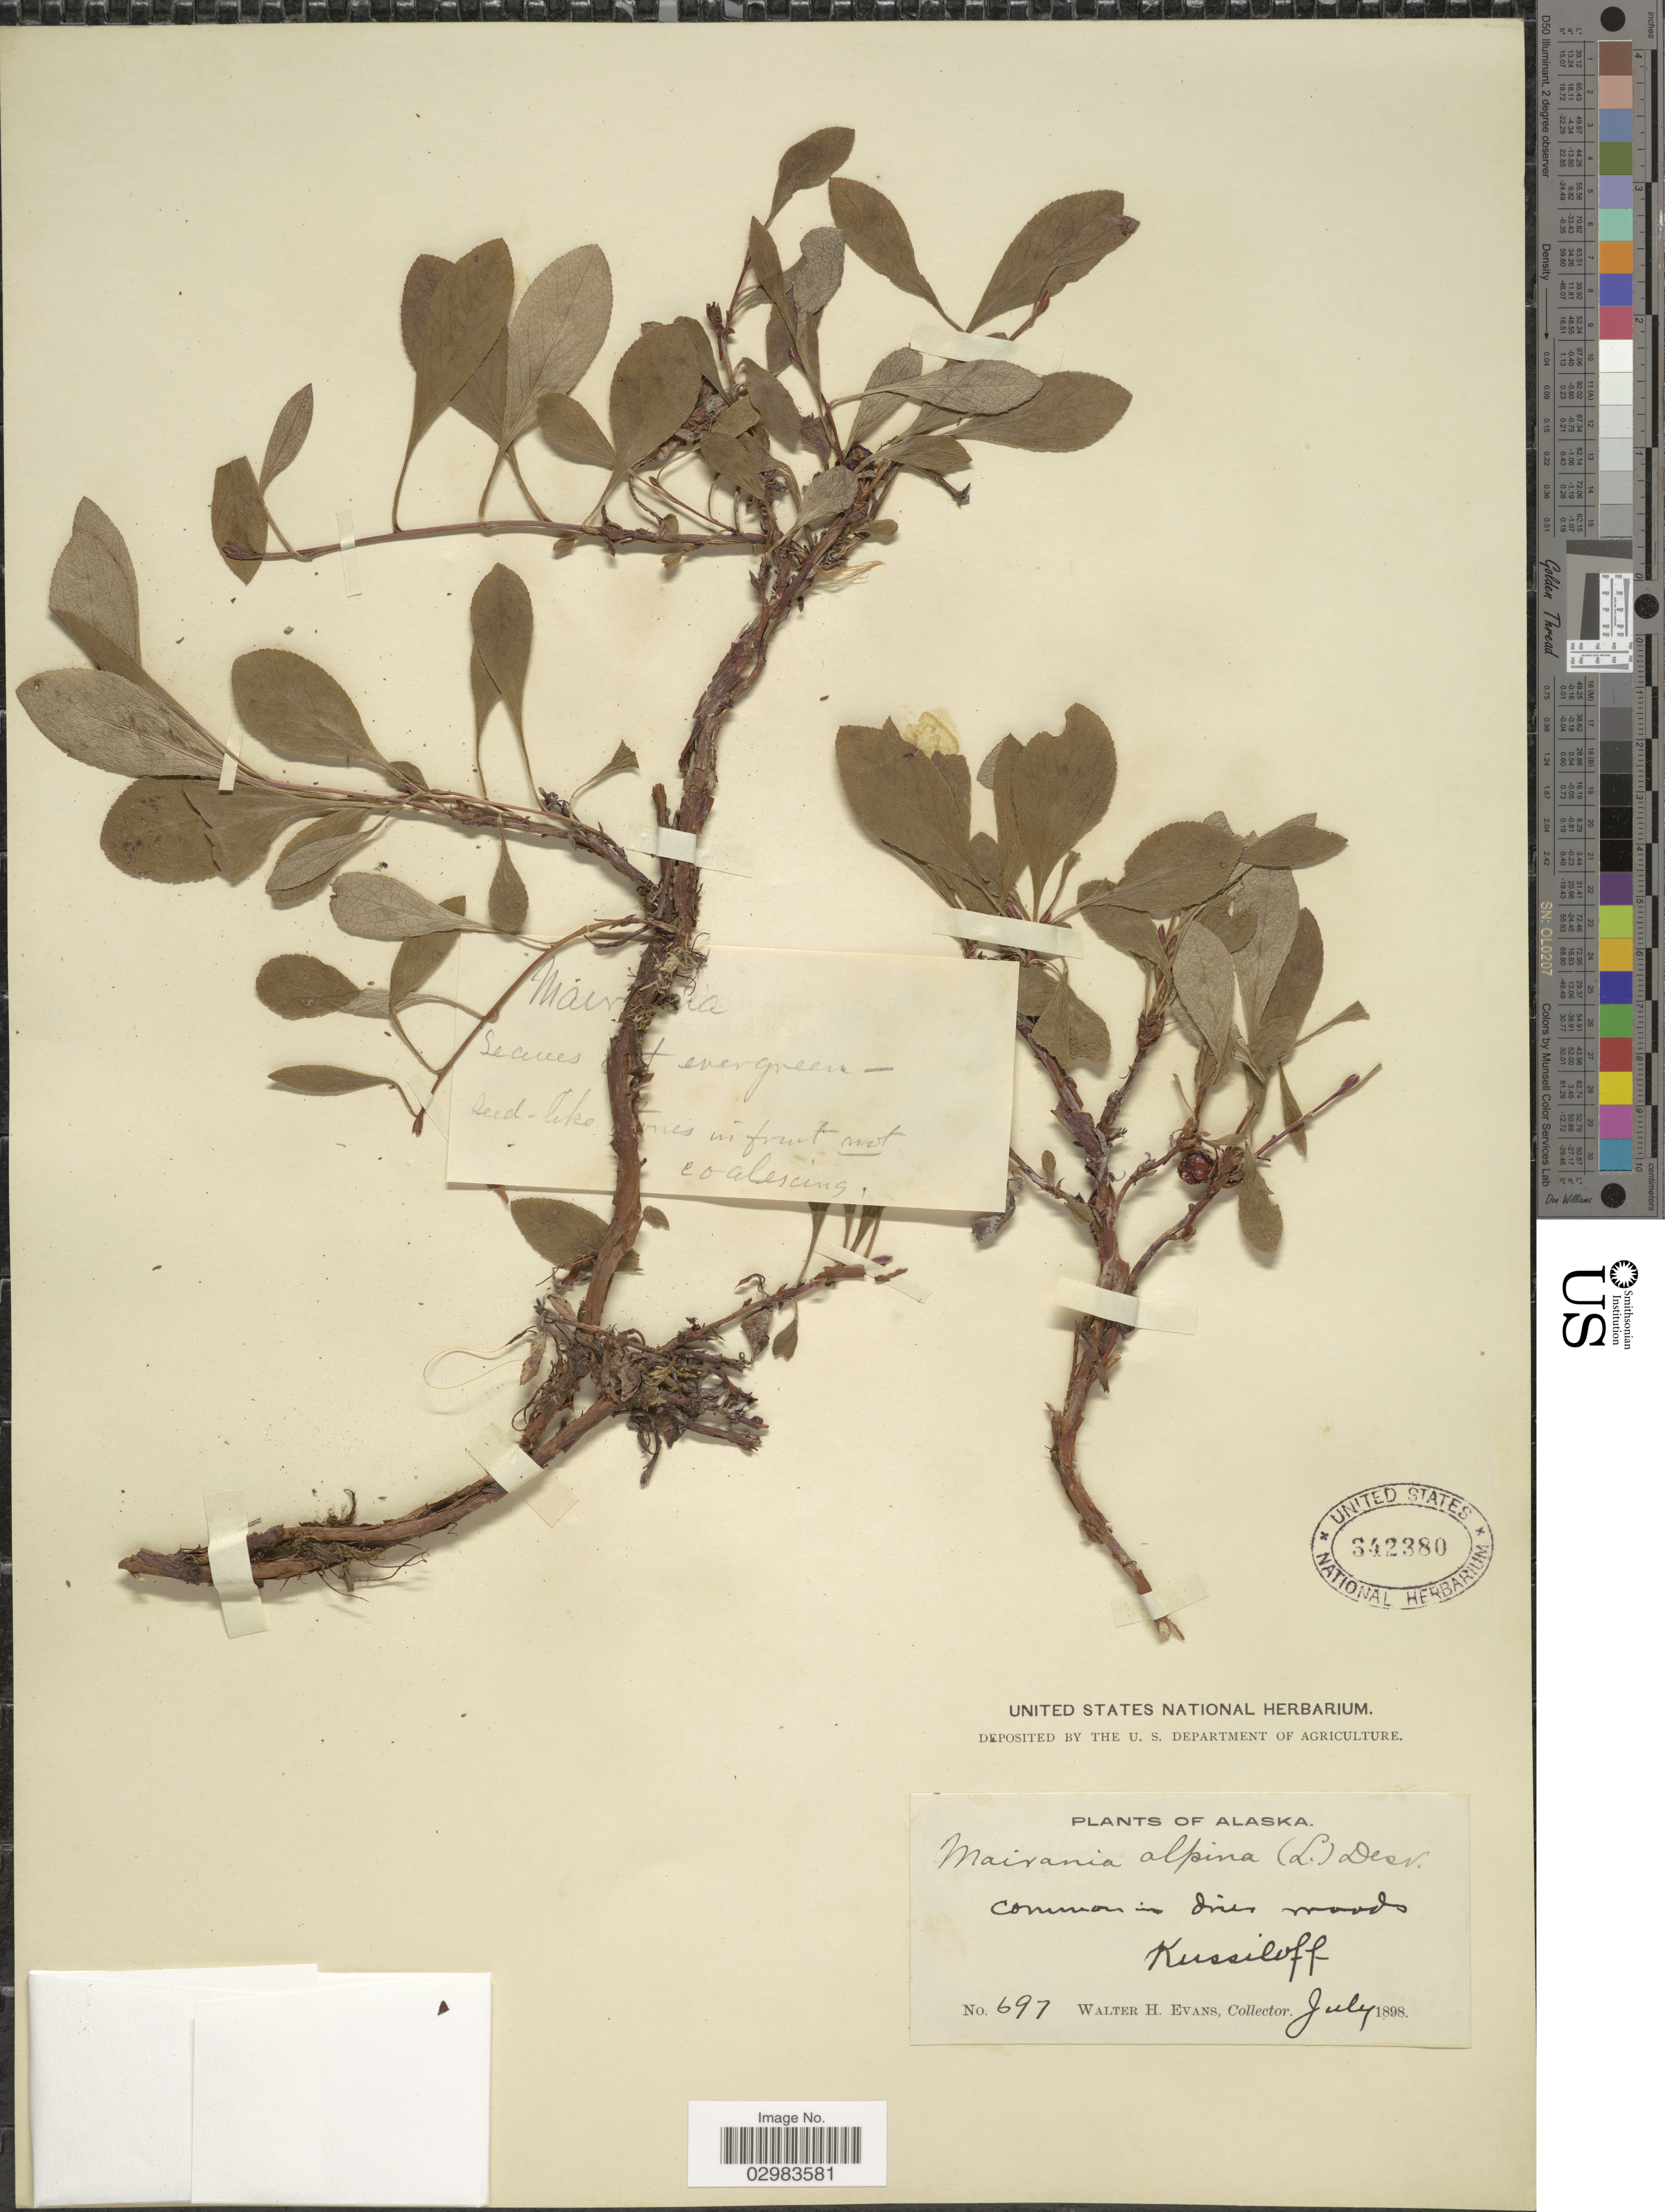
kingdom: Plantae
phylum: Tracheophyta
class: Magnoliopsida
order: Ericales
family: Ericaceae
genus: Arctostaphylos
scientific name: Arctostaphylos alpina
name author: (L.) Spreng.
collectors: W. H. Evans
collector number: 697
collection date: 1898-07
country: United States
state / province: Alaska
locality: Kussiloff.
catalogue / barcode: US 342380